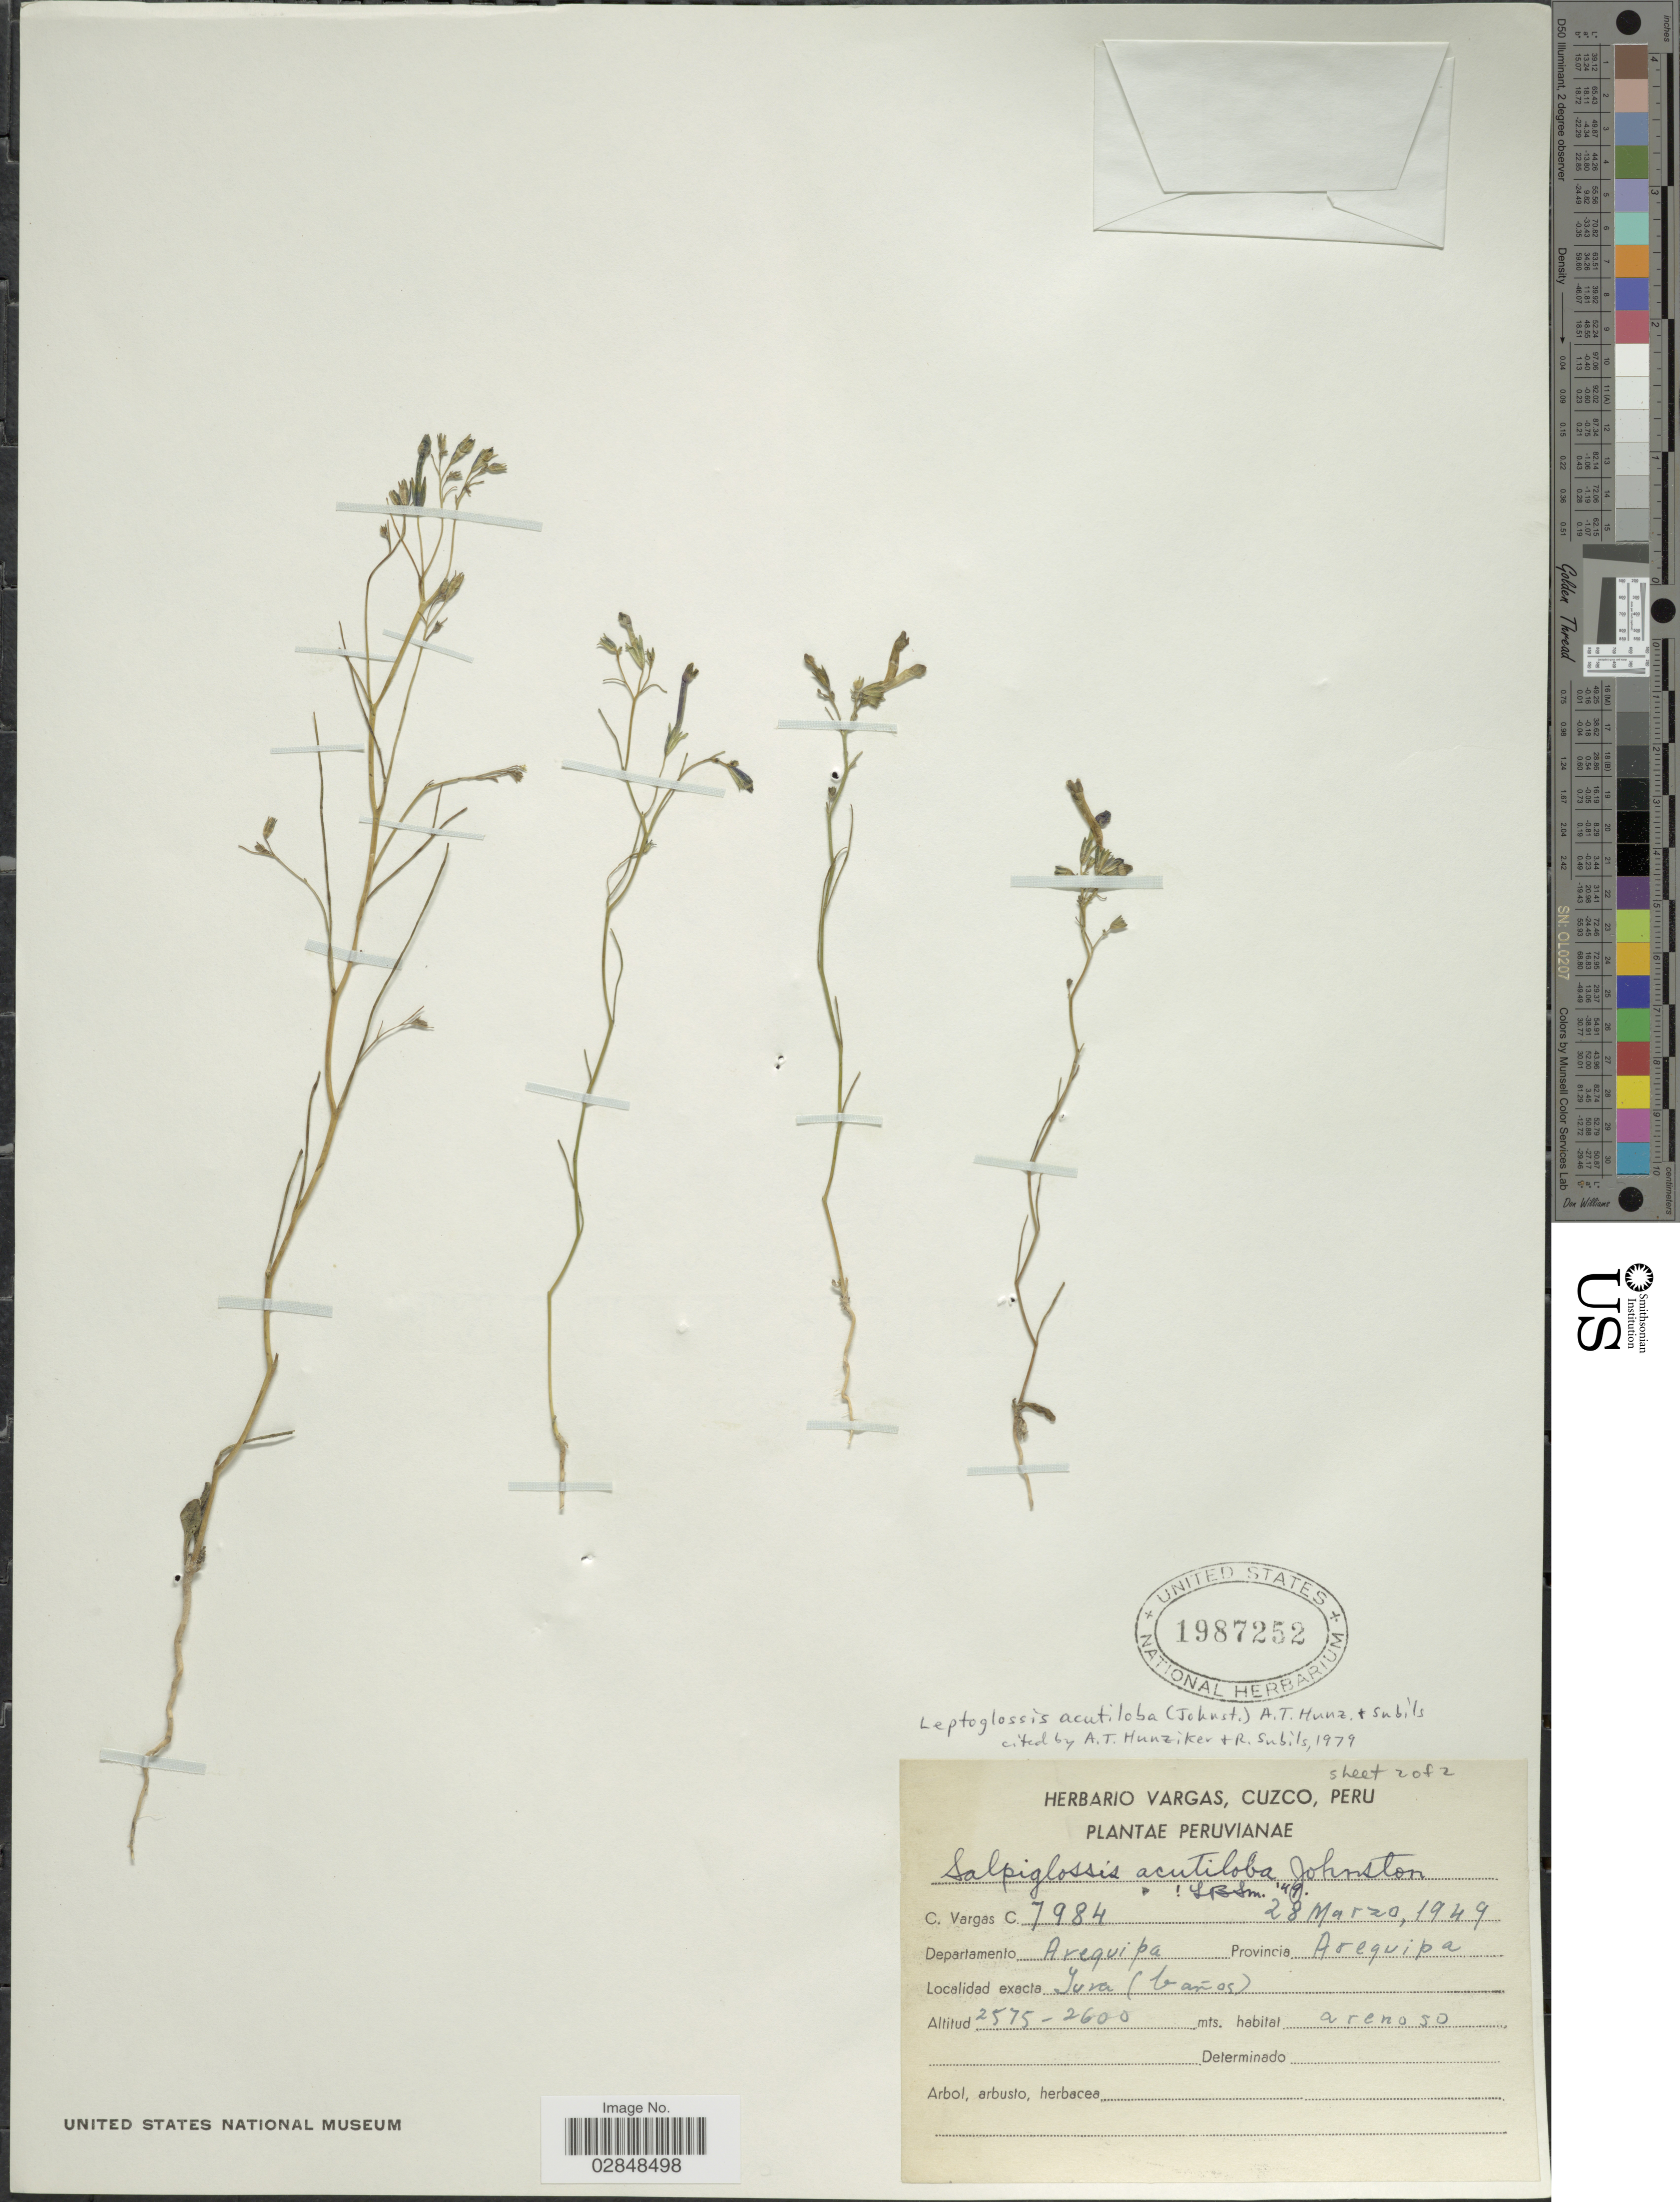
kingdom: Plantae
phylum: Tracheophyta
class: Magnoliopsida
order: Solanales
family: Solanaceae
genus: Leptoglossis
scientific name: Leptoglossis acutiloba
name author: (I.M. Johnst.) Hunziker & Subils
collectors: C. Vargas Calderón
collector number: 7984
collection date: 1949-03-28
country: Peru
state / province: Arequipa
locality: Departamento Arequipa. Yura (baños).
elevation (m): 2575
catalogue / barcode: US 1987252